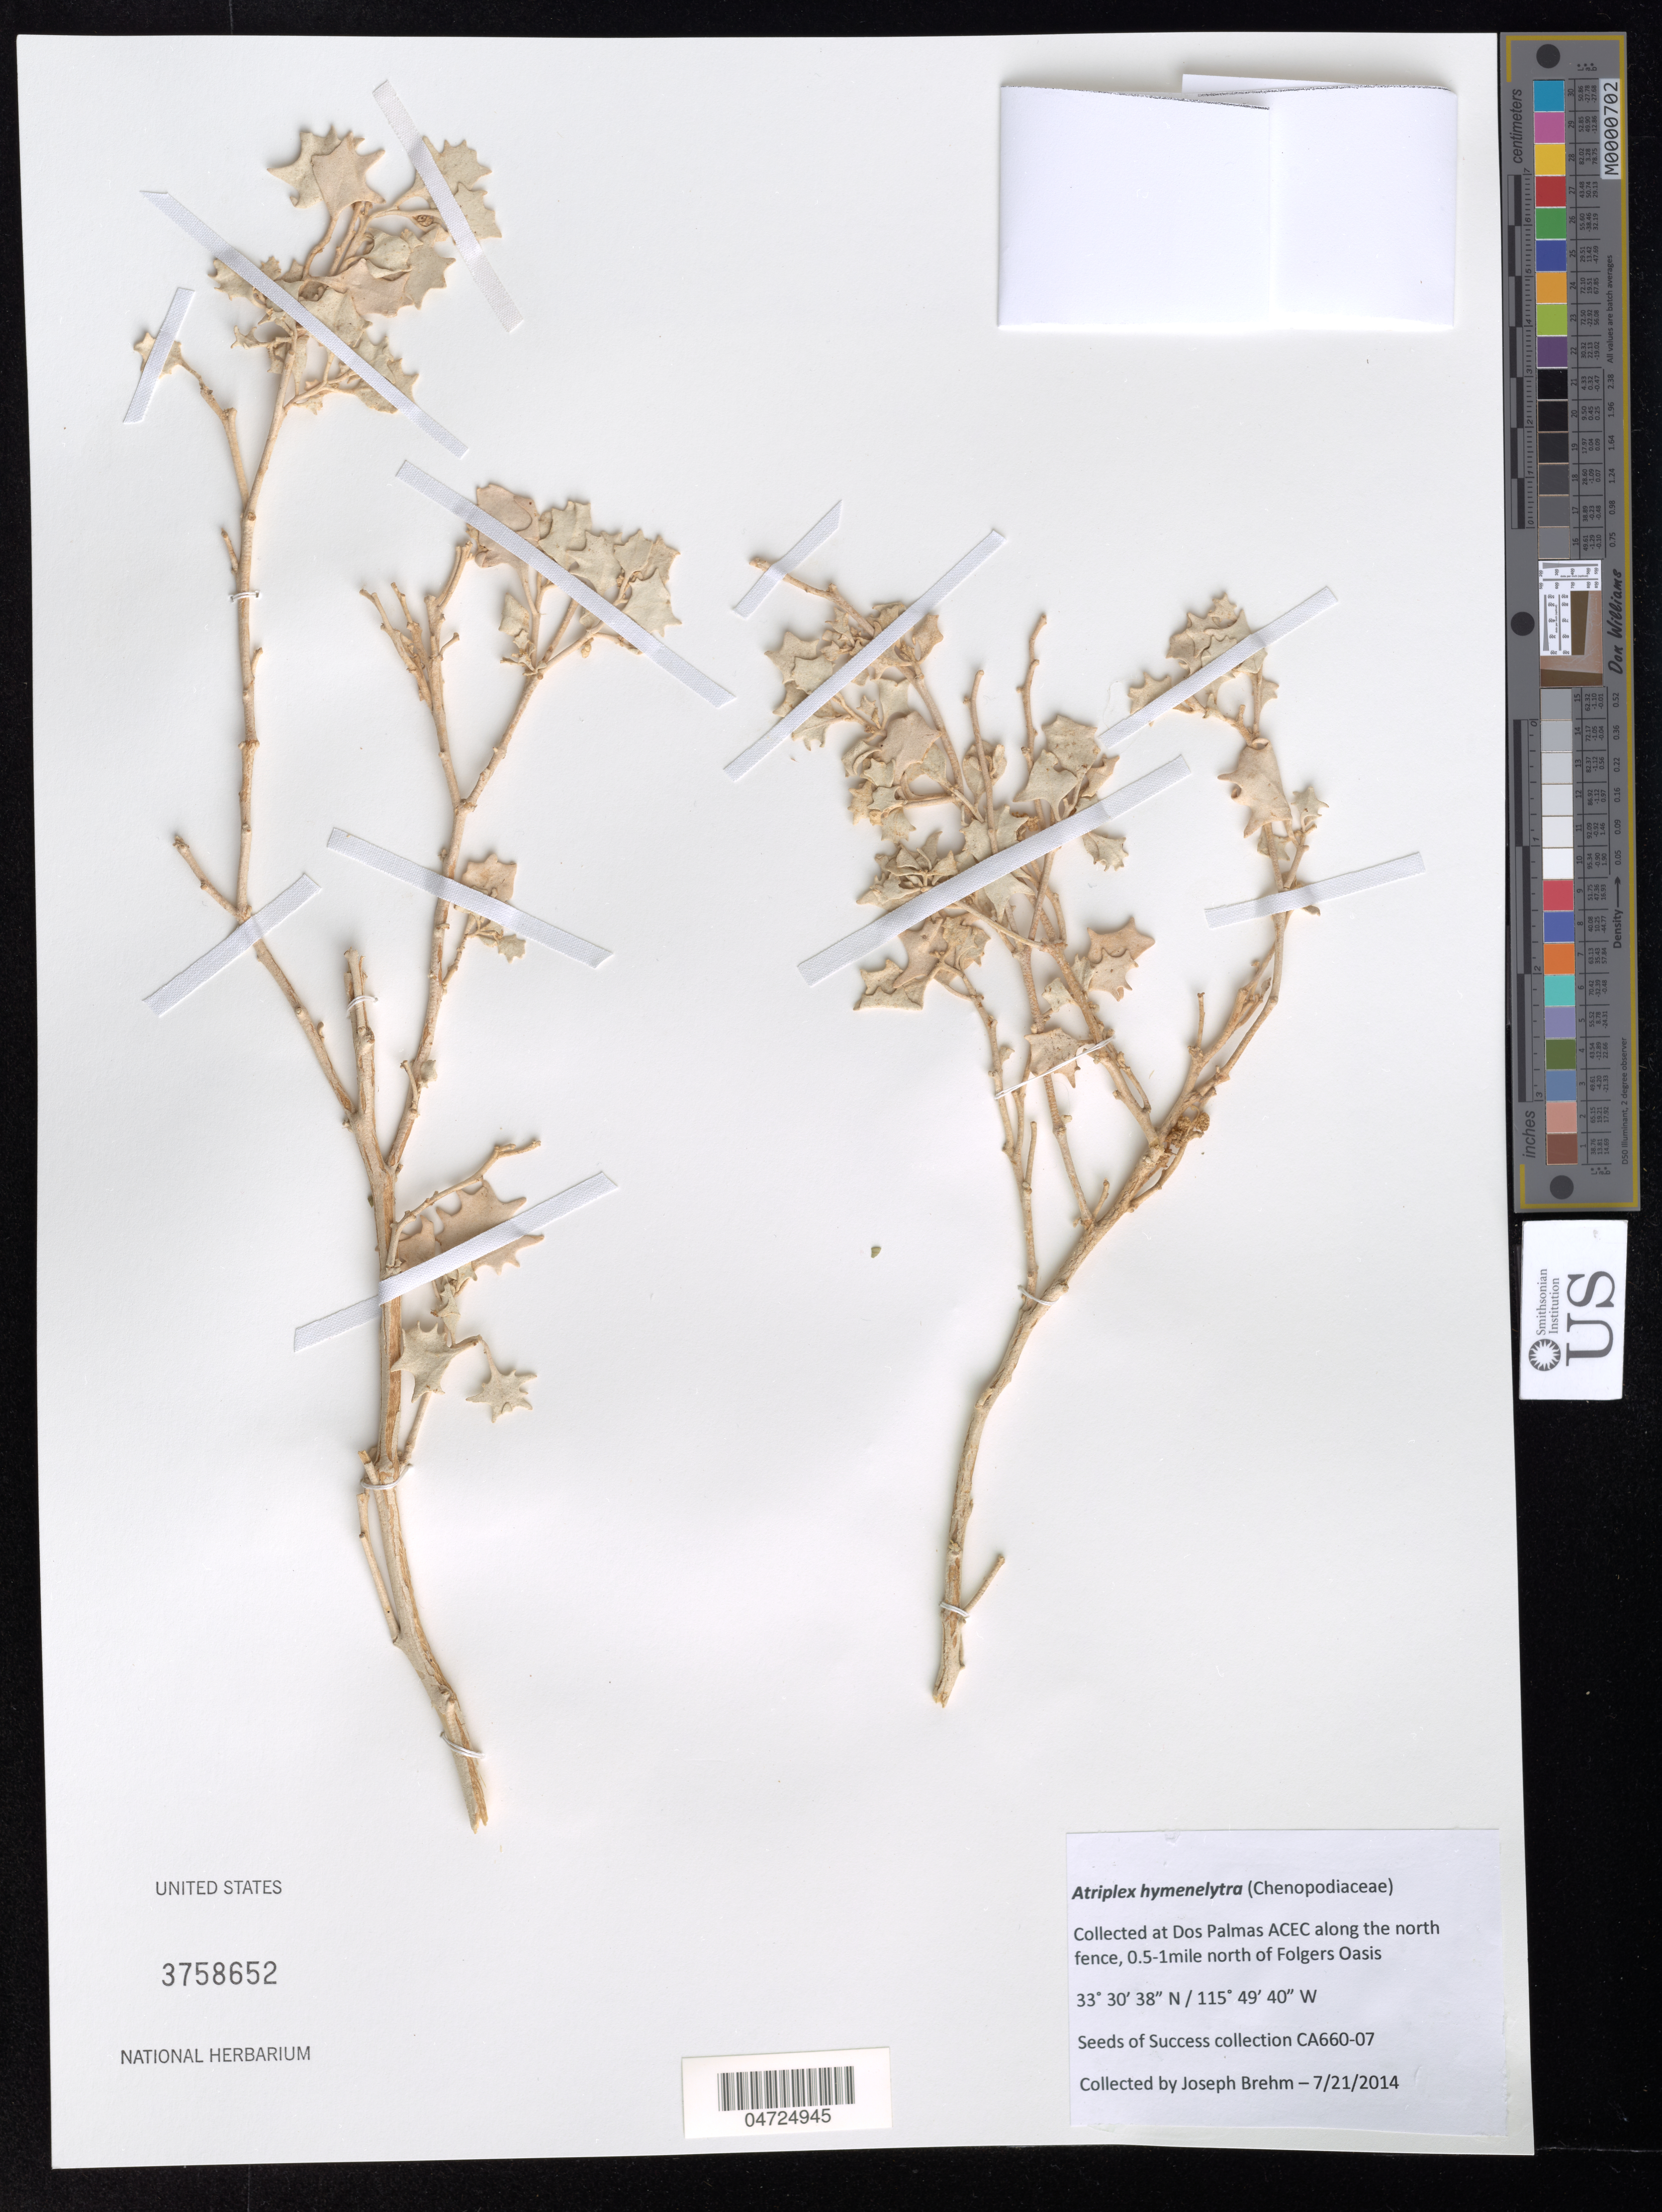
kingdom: Plantae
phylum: Tracheophyta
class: Magnoliopsida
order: Caryophyllales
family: Amaranthaceae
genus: Atriplex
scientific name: Atriplex hymenelytra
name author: (Torr.) S. Watson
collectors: J. Brehm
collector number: CA660-07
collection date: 2014-07-21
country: United States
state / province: California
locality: At Dos Palmas ACEC along the north fence, 0.5 - 1 mile north of Folgers Oasis.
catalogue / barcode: US 3758652